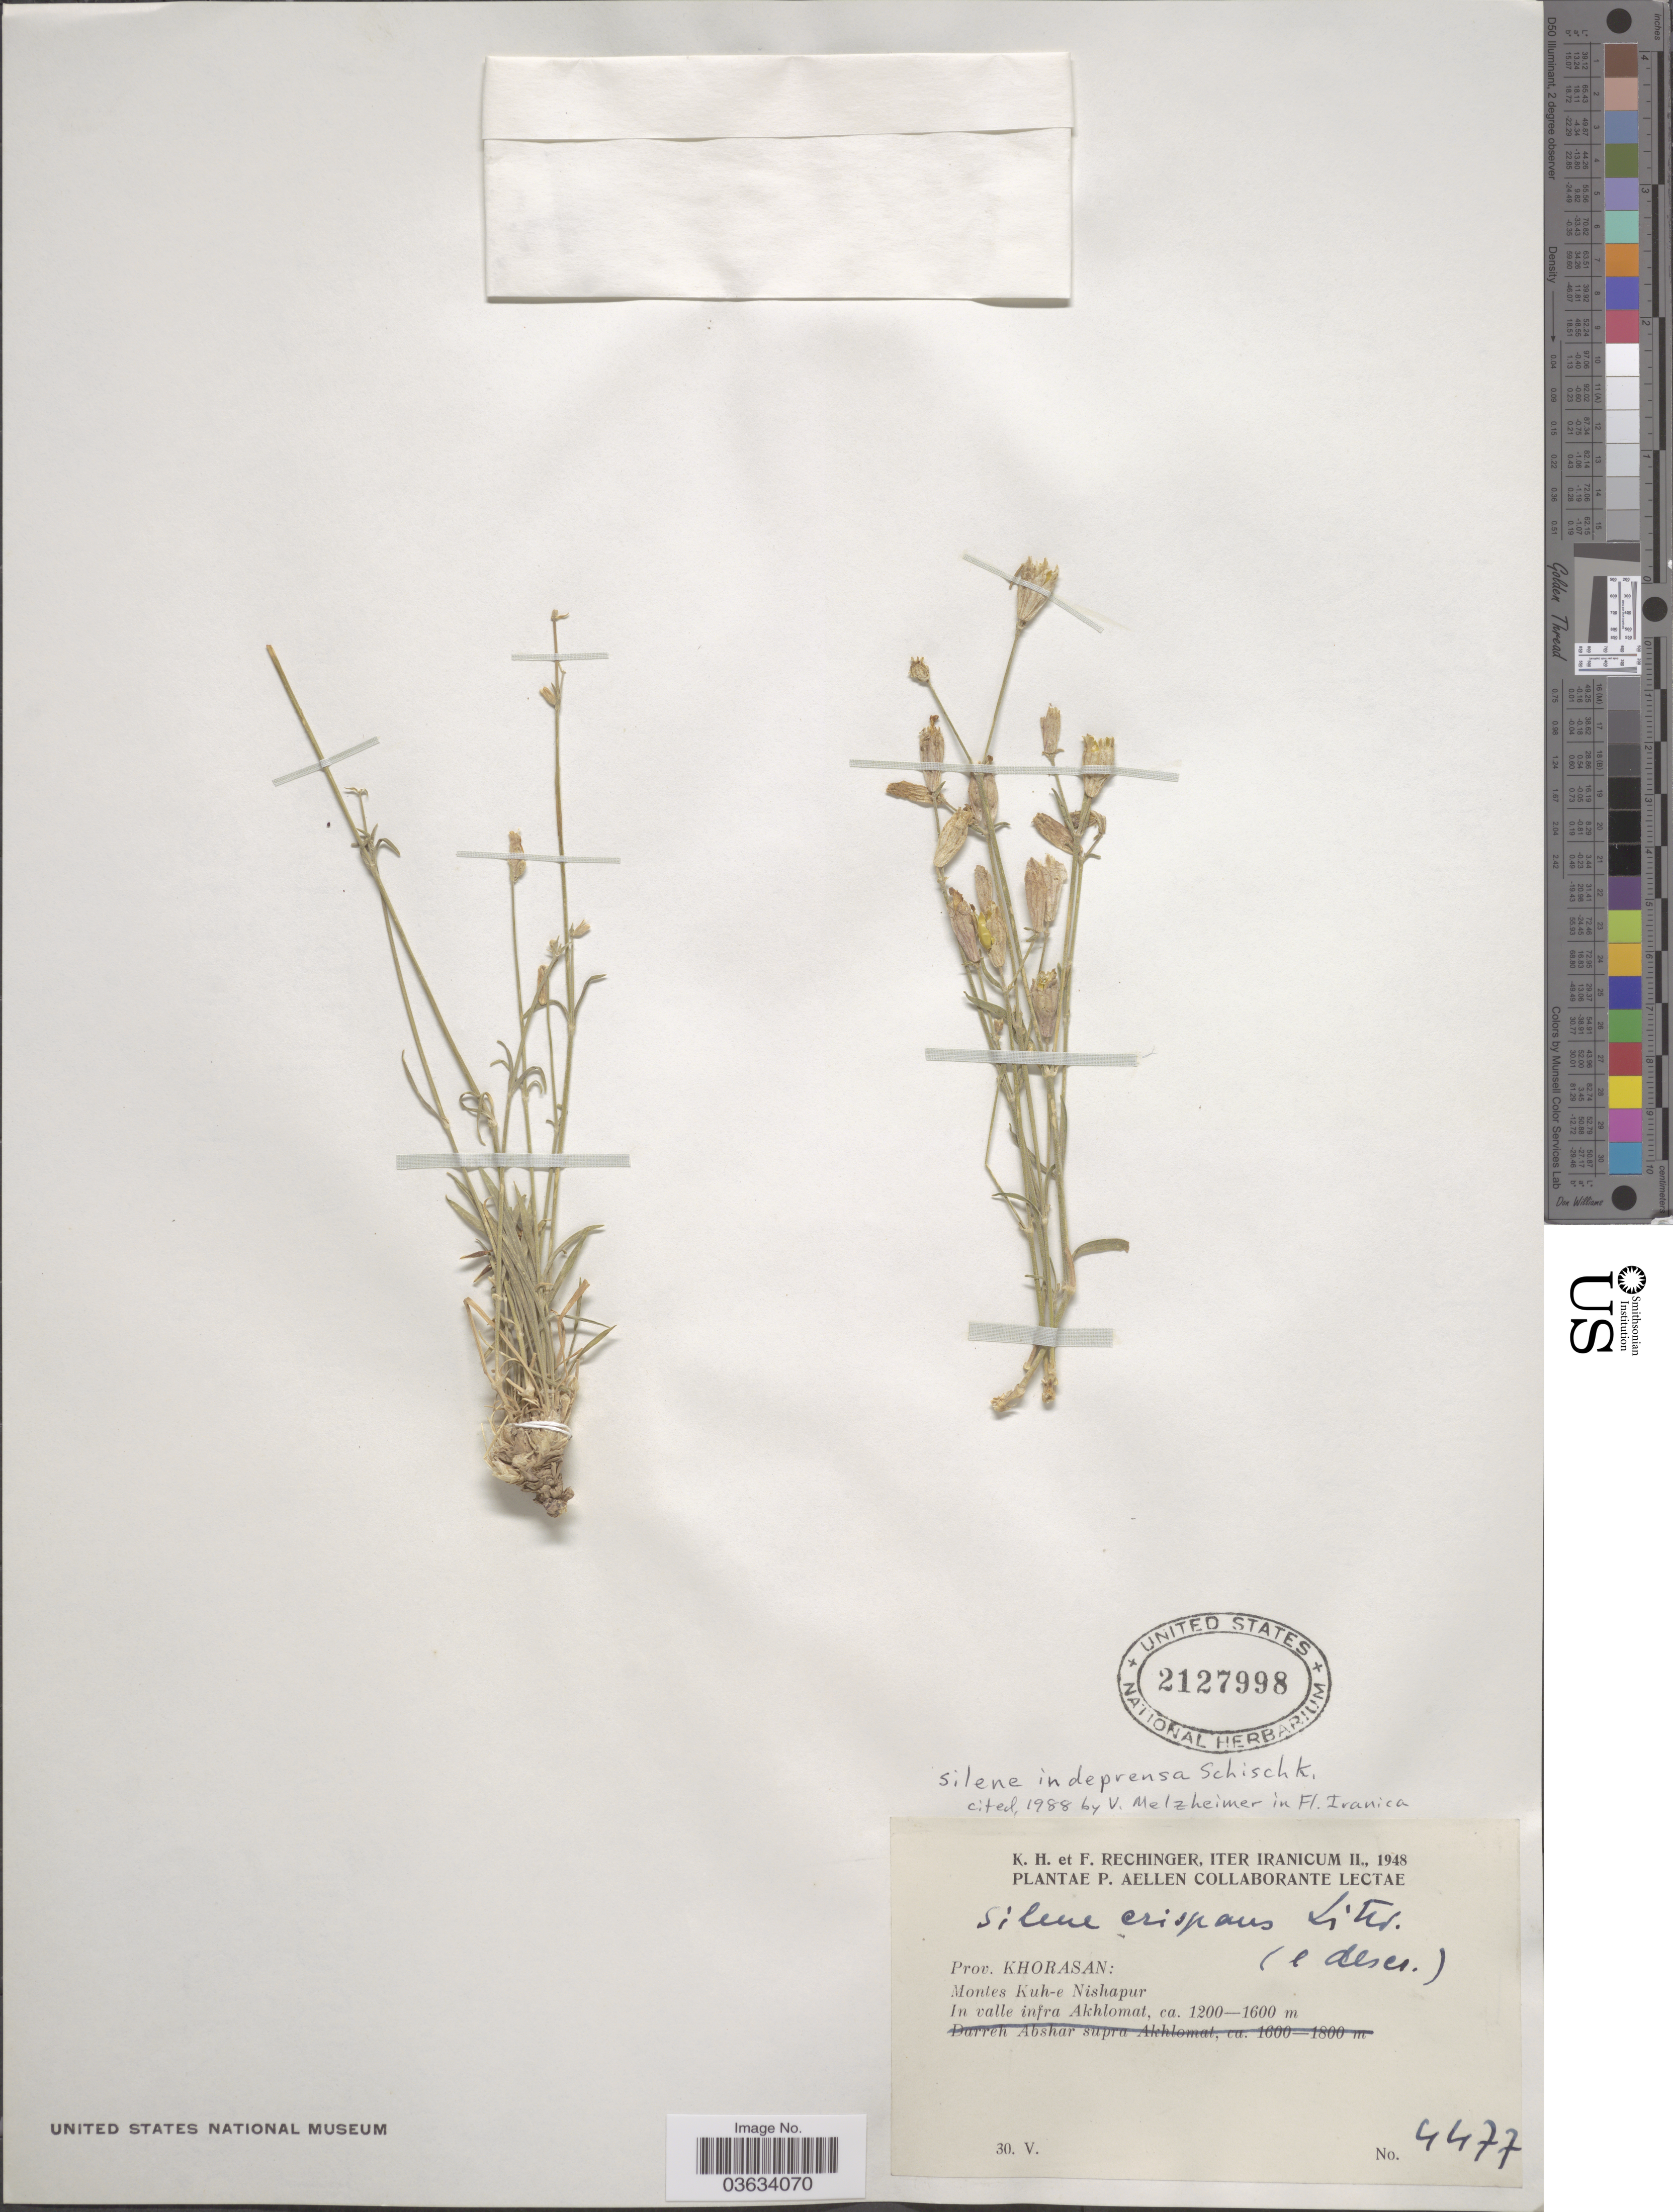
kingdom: Plantae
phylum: Tracheophyta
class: Magnoliopsida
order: Caryophyllales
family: Caryophyllaceae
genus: Silene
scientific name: Silene indeprensa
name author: Schischk.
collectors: K. H. Rechinger, F. Rechinger & P. Aellen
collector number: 4477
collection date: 1948-05-30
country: Iran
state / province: Khorasan [obsolete]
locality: Montes Kuh-e Nishapur. In valle infra Akhlomat.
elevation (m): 1200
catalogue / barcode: US 2127998